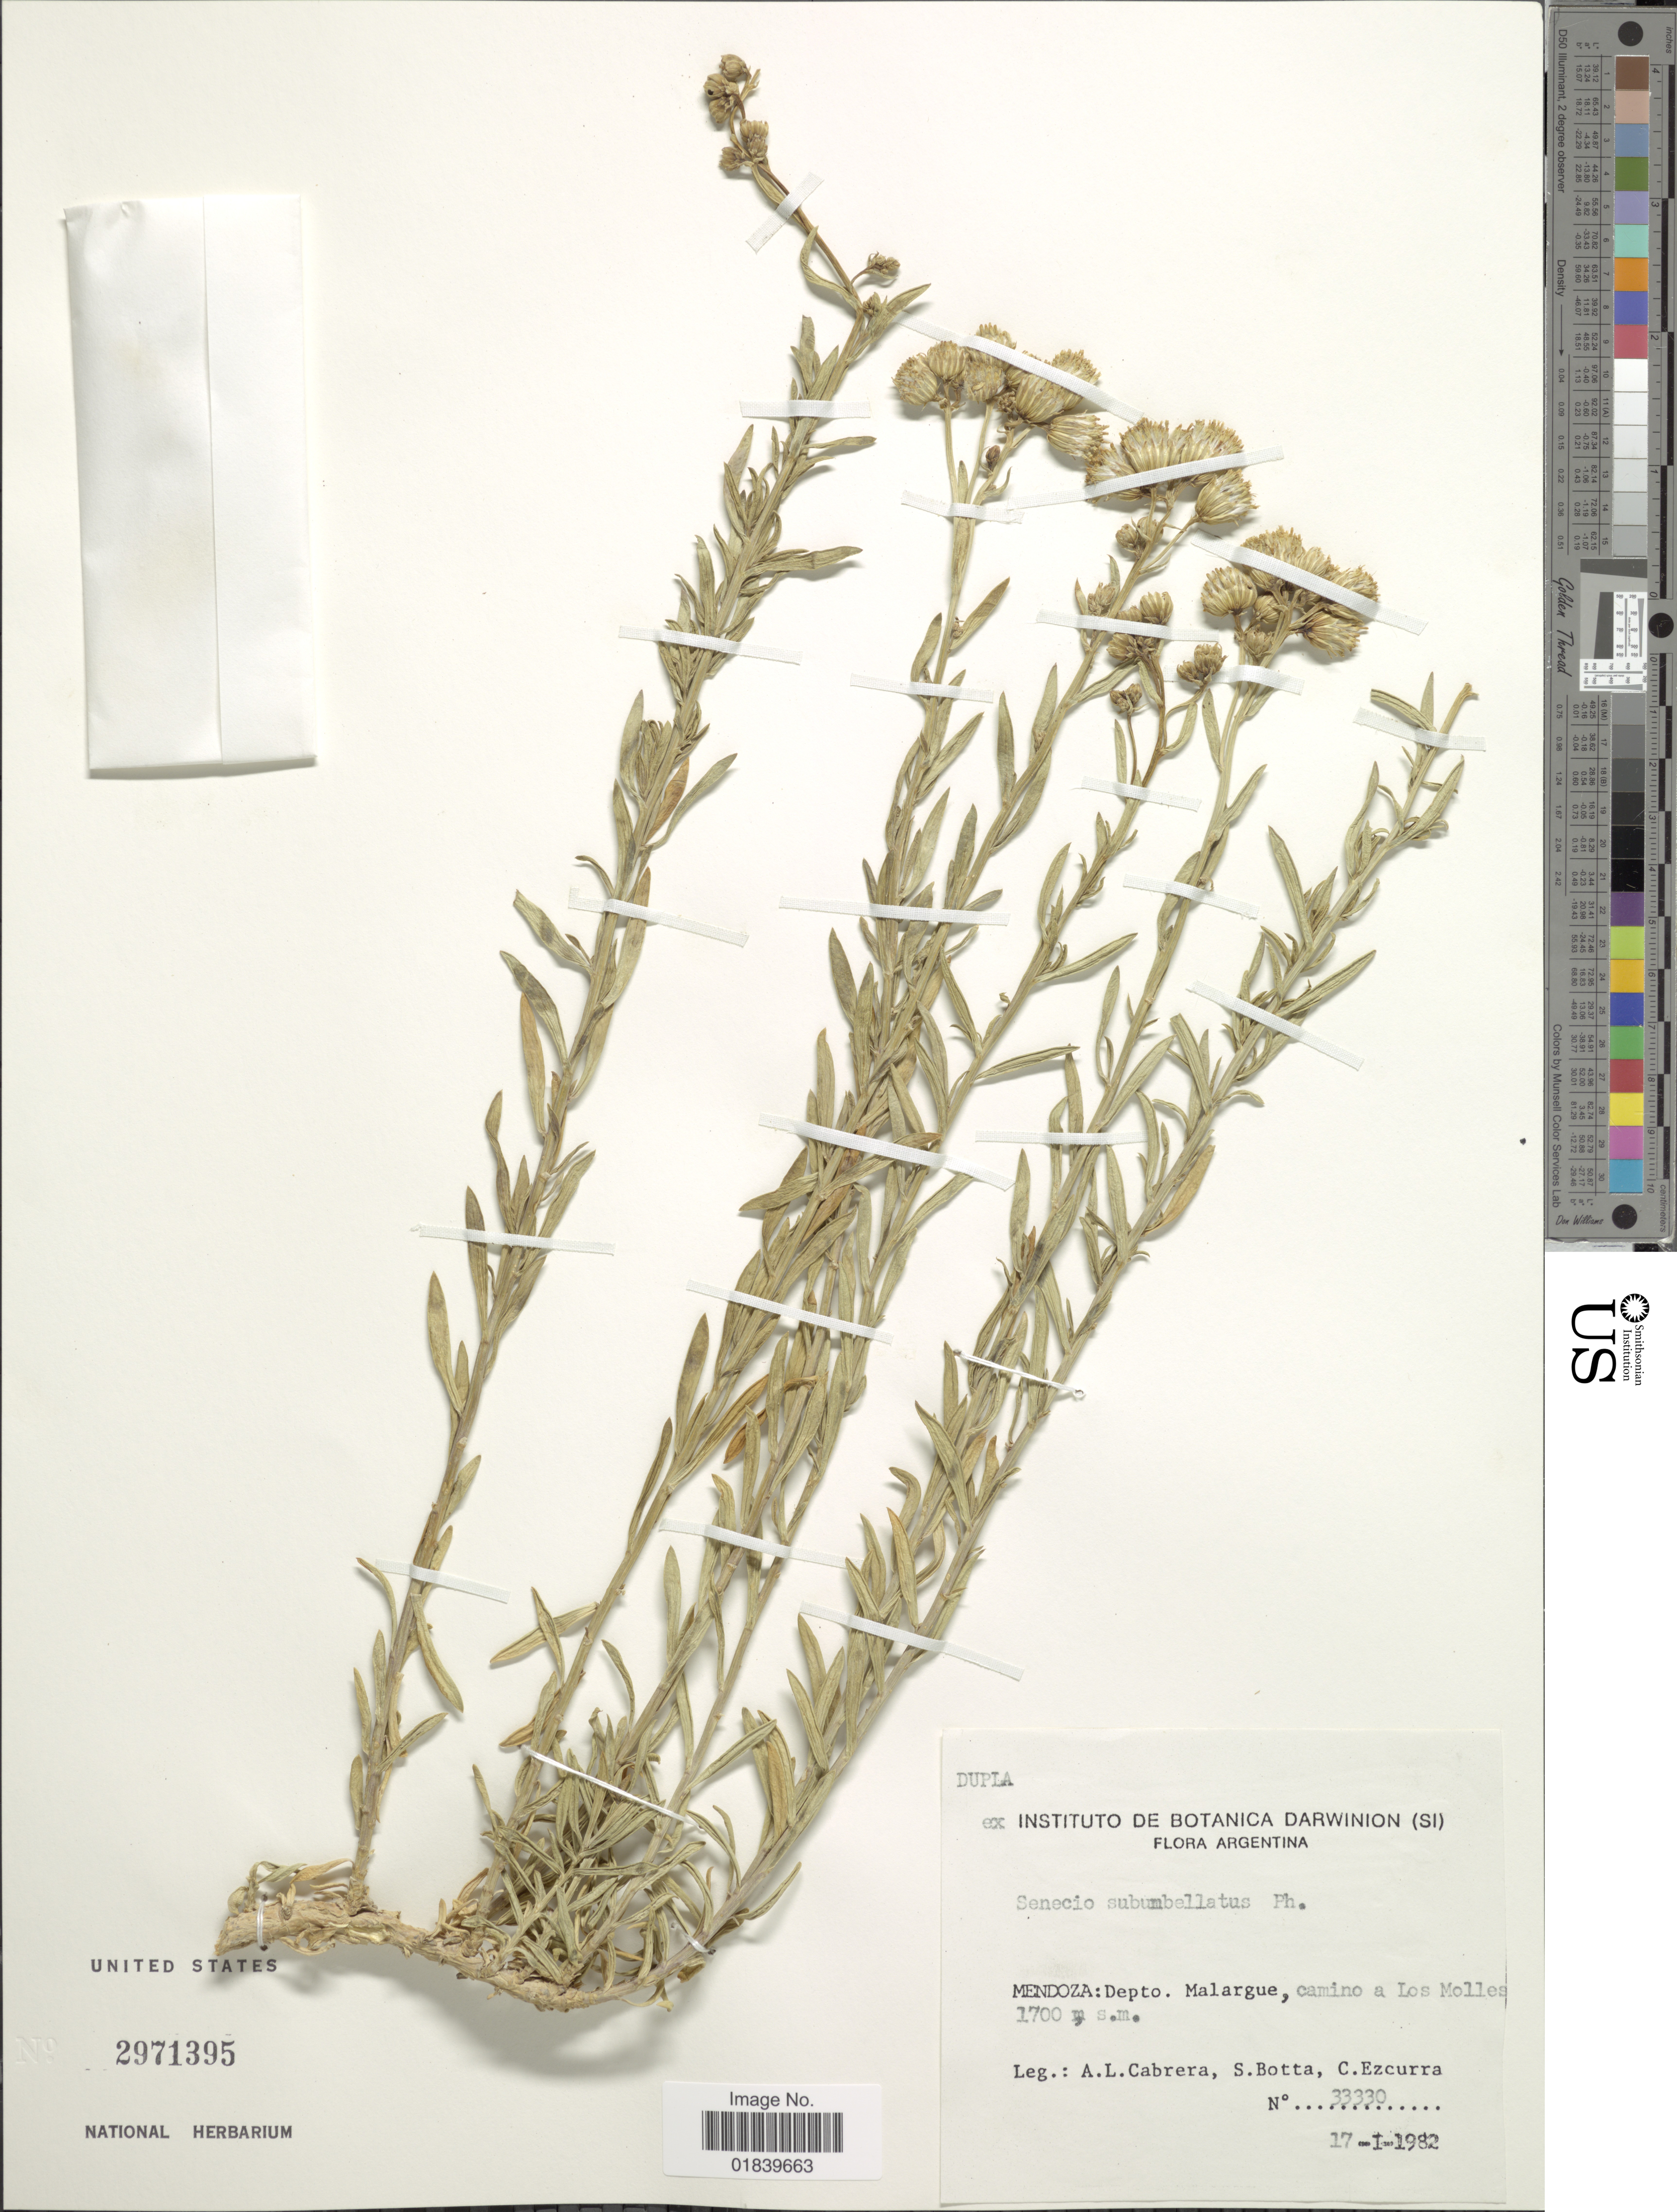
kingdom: Plantae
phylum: Tracheophyta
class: Magnoliopsida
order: Asterales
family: Asteraceae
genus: Senecio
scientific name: Senecio subumbellatus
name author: Phil.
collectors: A. L. Cabrera, S. Botta & C. Ezcurra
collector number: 33330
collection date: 1982-01-17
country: Argentina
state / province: Mendoza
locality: Mendoza: Depto. Malargue, camino a Los Molles.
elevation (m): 1700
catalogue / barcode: US 2971395